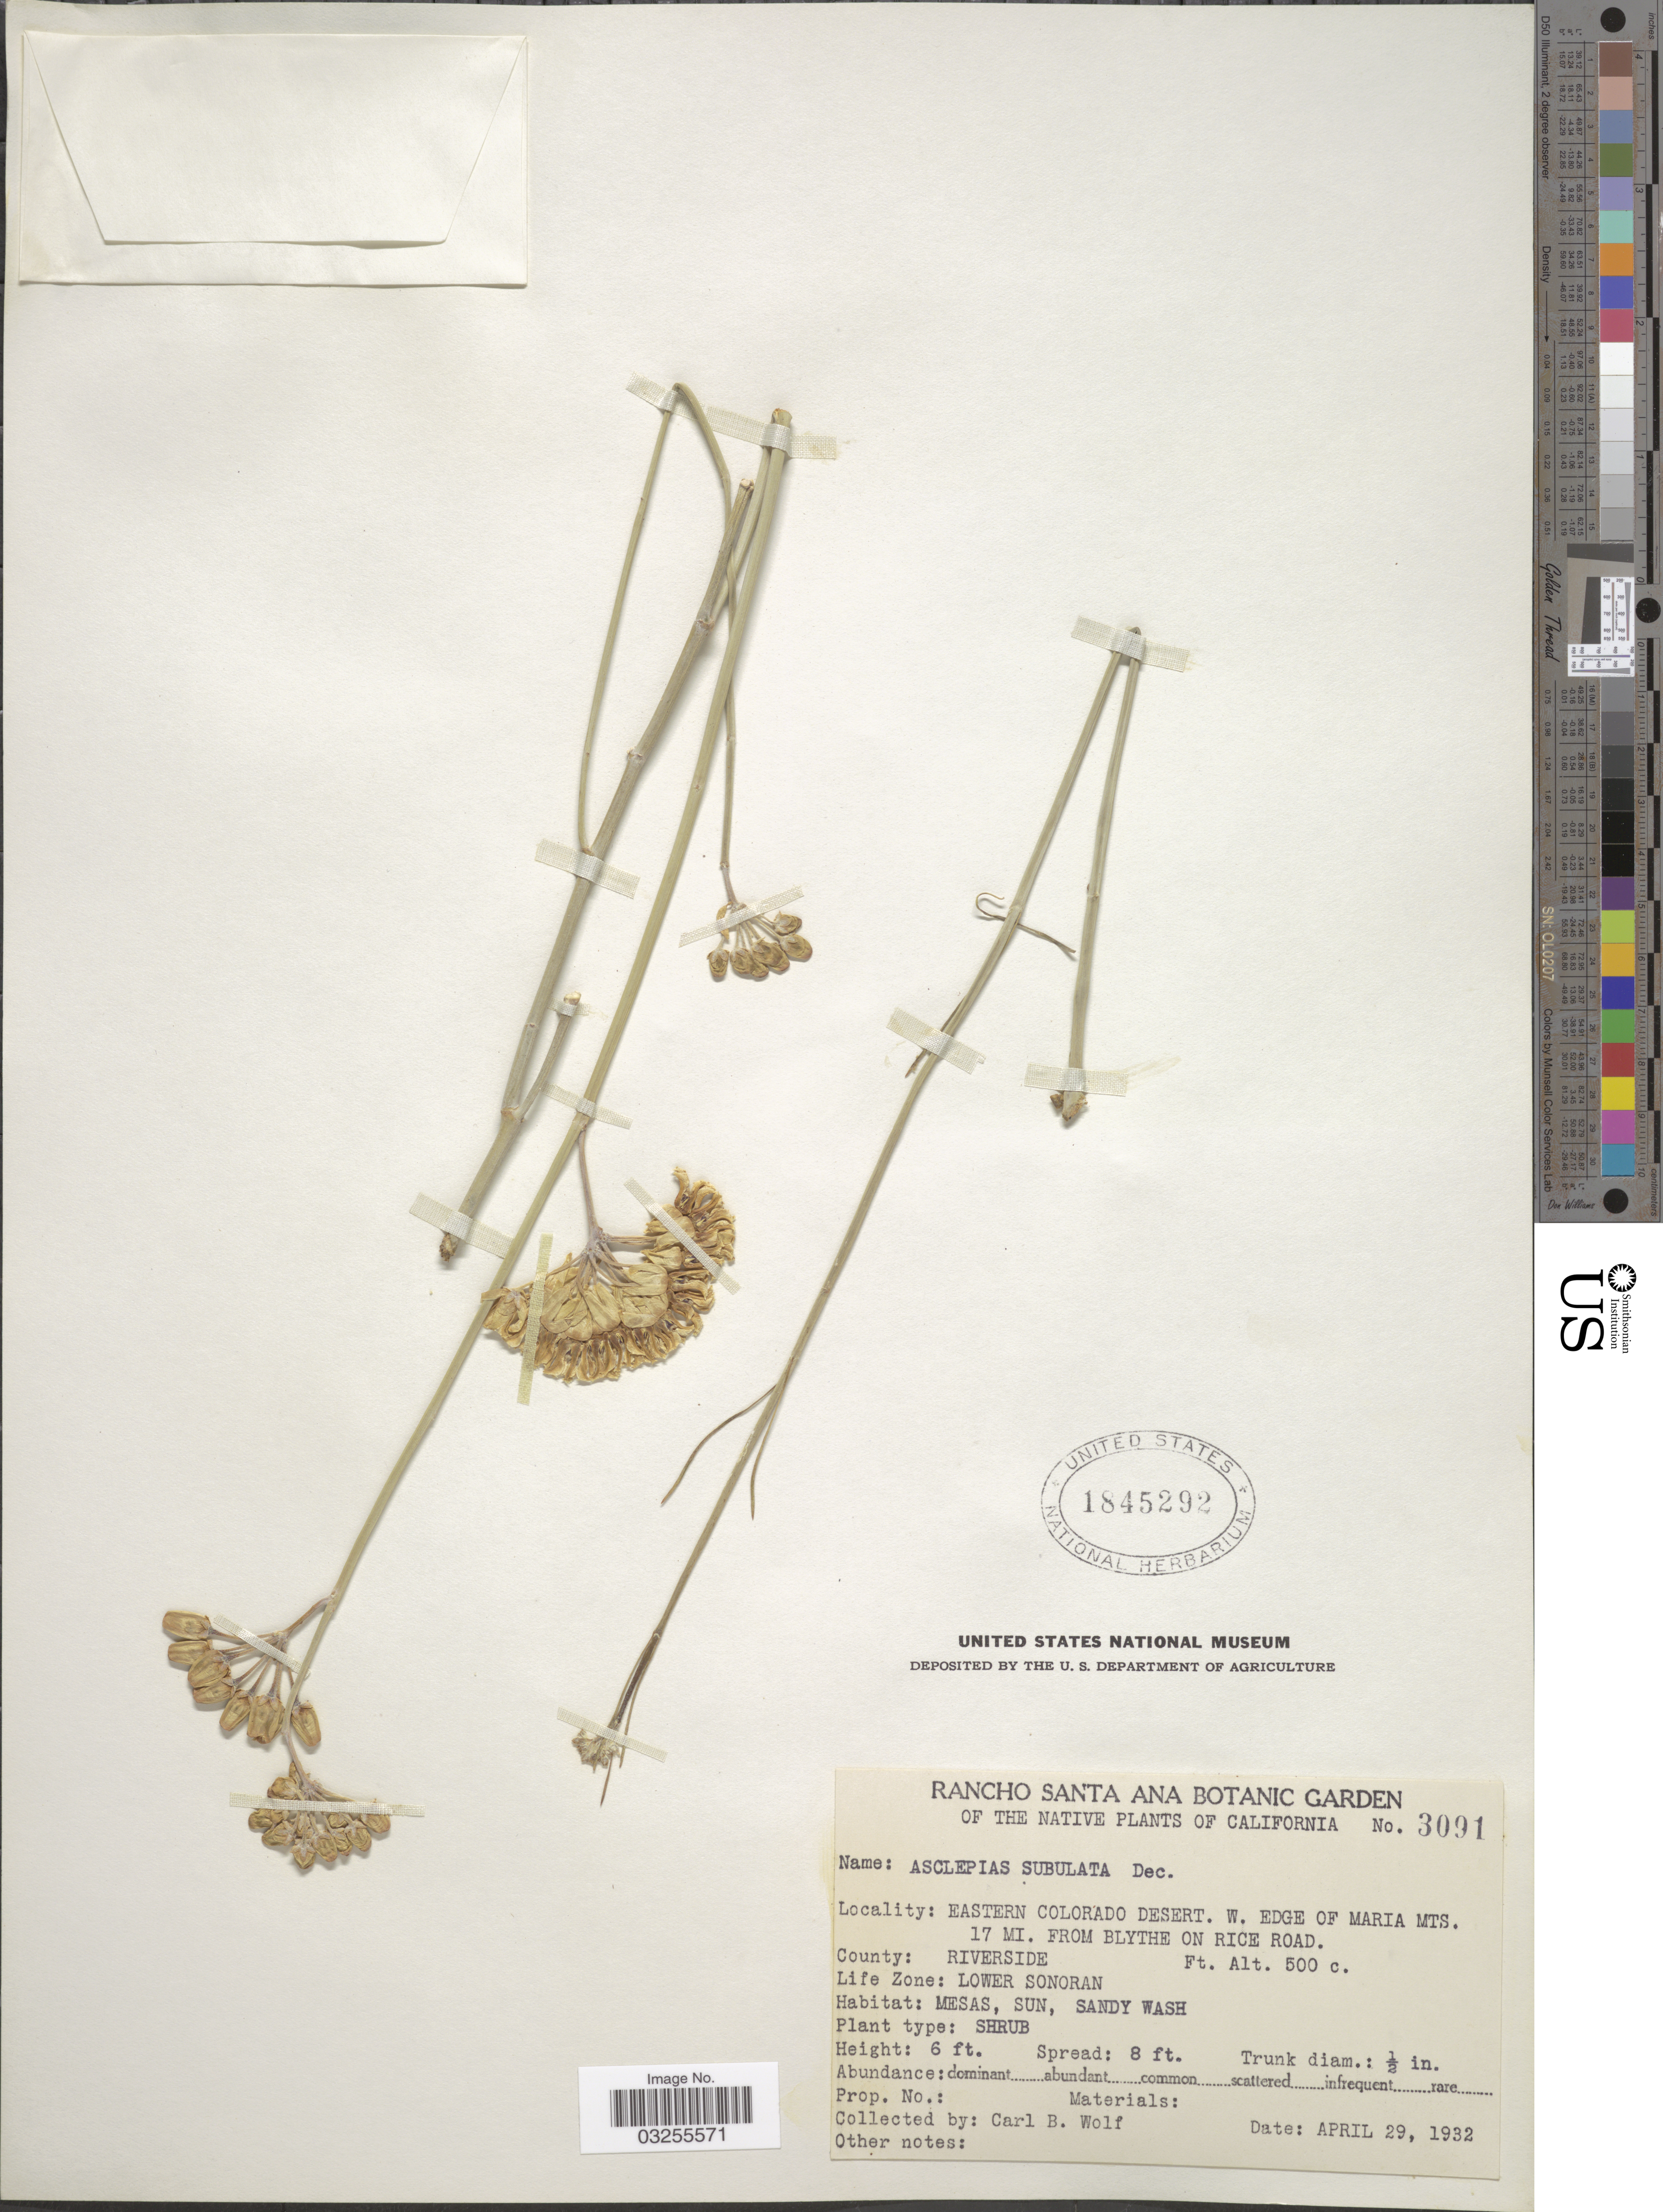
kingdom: Plantae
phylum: Tracheophyta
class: Magnoliopsida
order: Gentianales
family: Apocynaceae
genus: Asclepias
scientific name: Asclepias subulata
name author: Decne.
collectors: C. B. Wolf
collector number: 3091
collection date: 1932-04-29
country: United States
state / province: California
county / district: Riverside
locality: Eastern Colorado Desert. W. Edge of Maria Mts. 17 Mi. from Blythe on Rice Road. County: Riverside, Life Zone: Lower Sonoran.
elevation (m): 152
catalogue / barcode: US 1845292